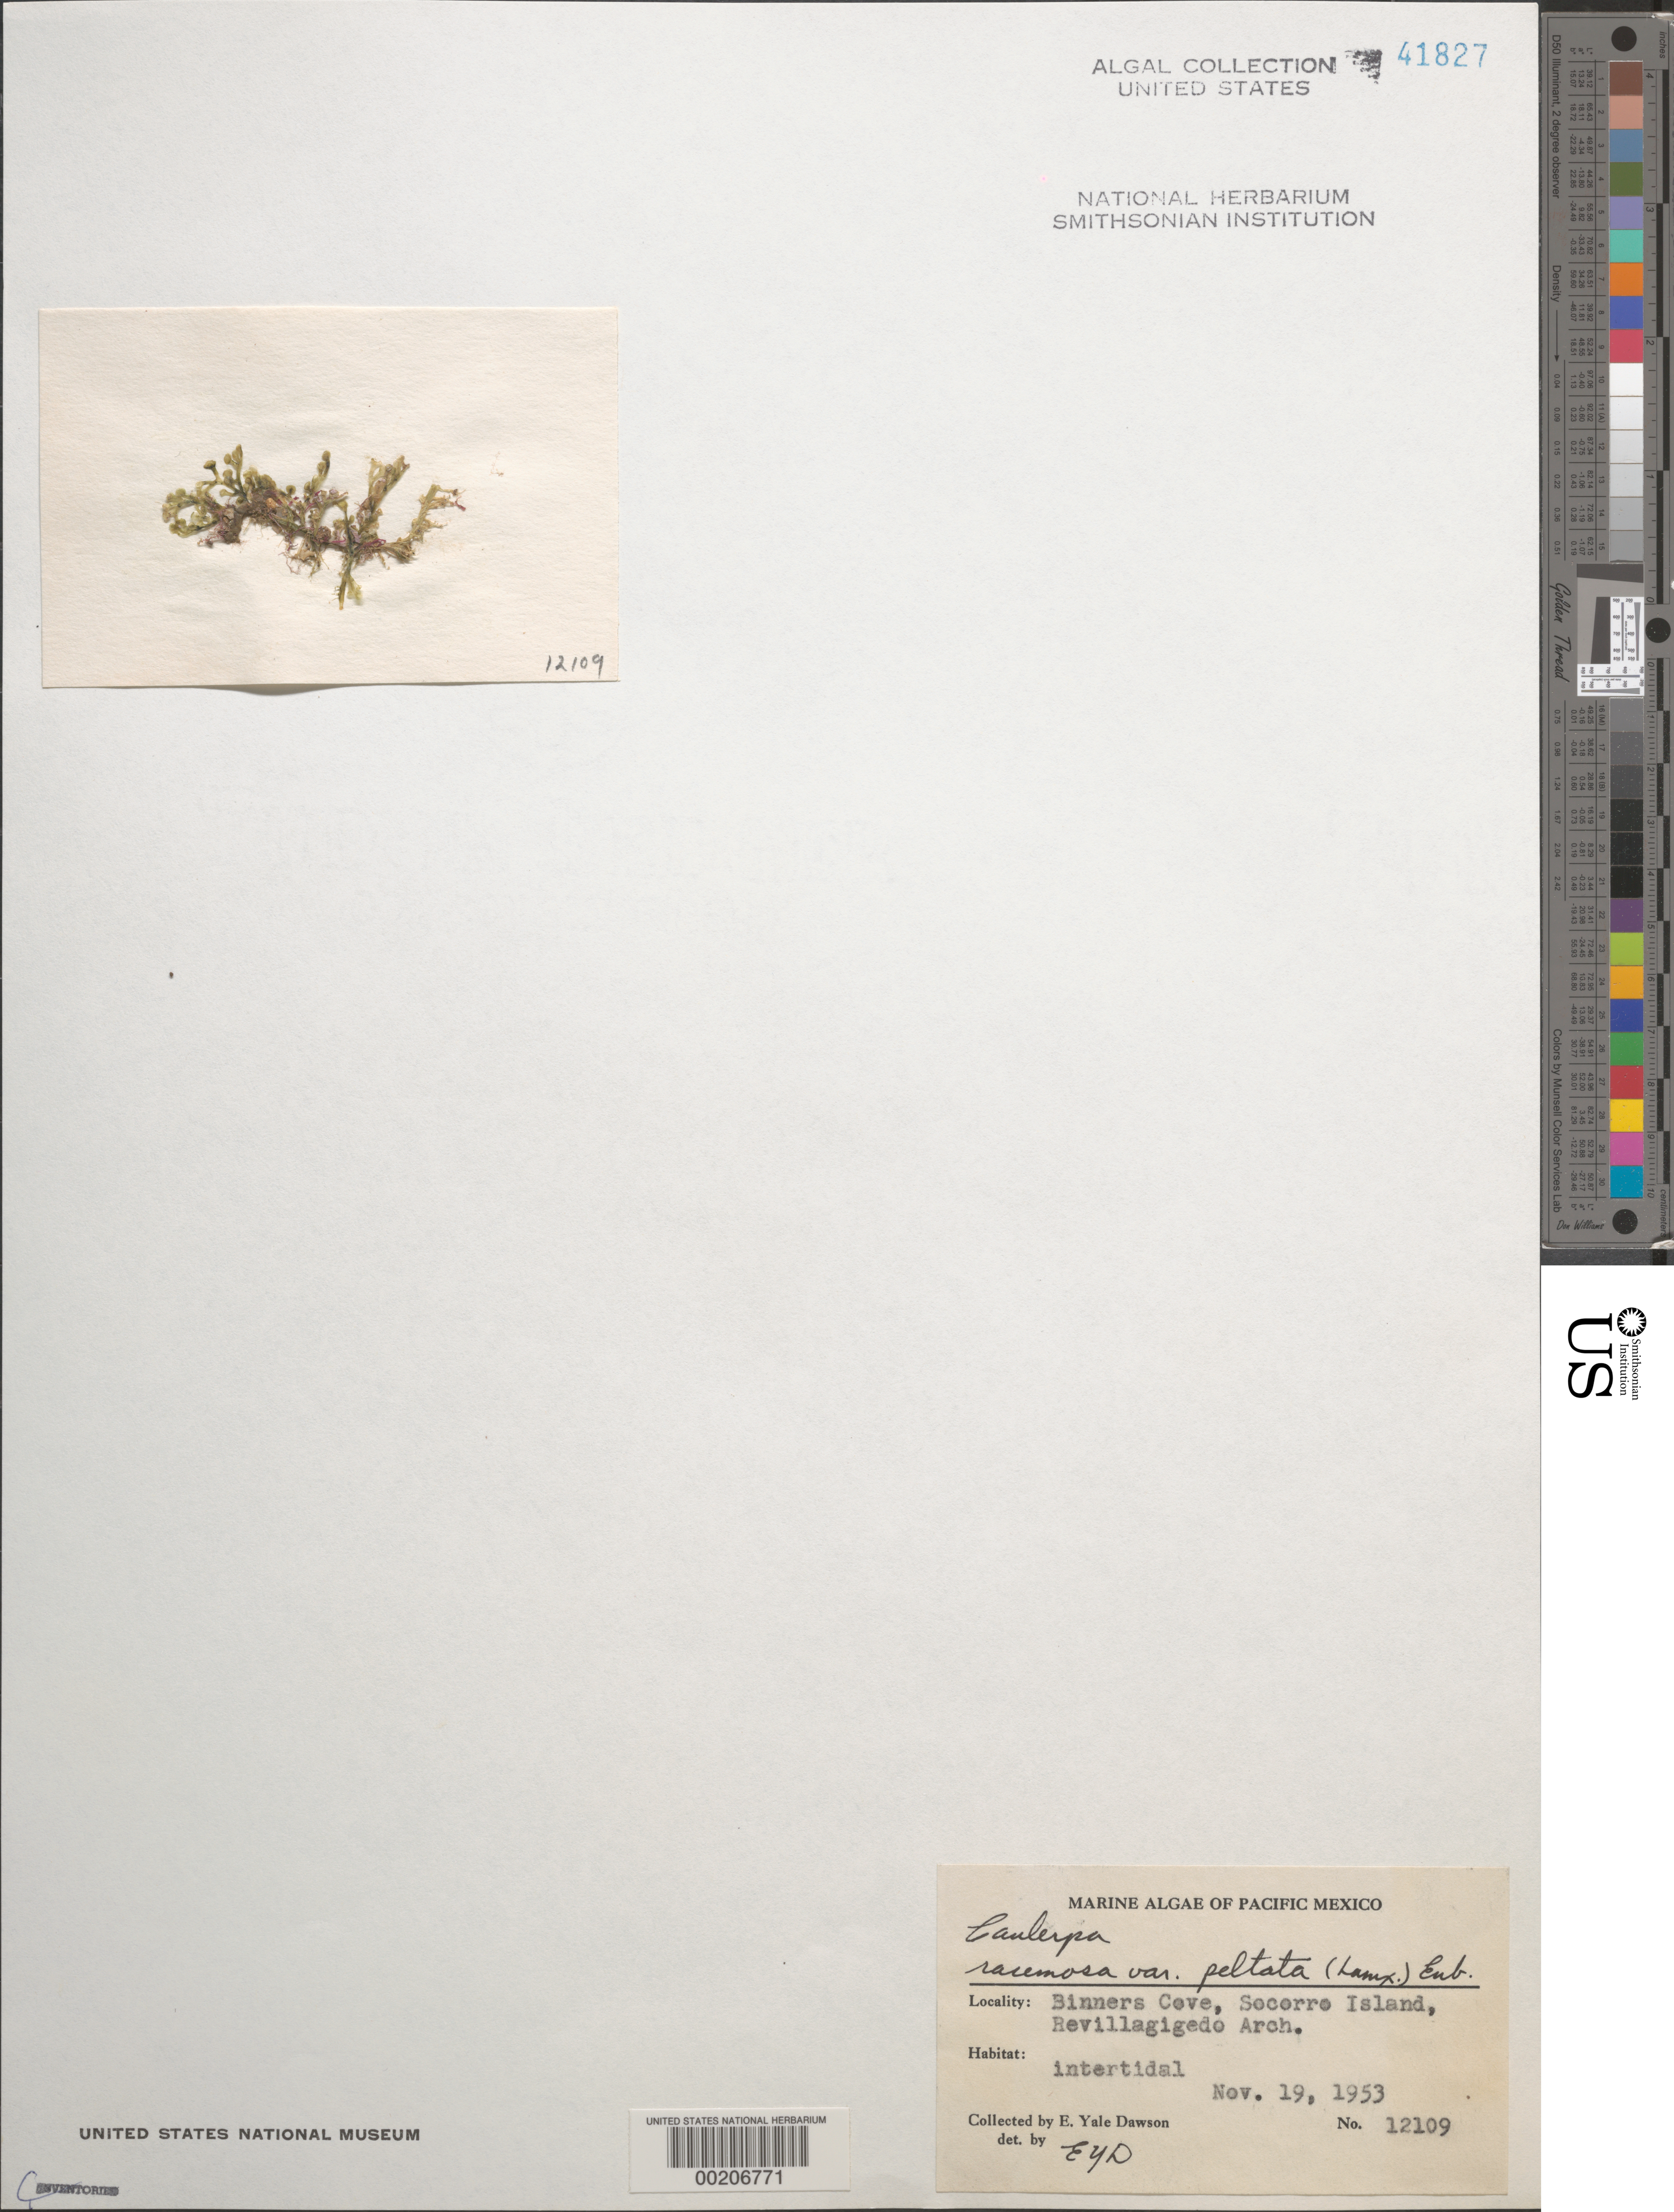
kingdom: Plantae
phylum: Chlorophyta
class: Ulvophyceae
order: Bryopsidales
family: Caulerpaceae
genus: Caulerpa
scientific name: Caulerpa racemosa var. peltata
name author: (J.V.Lamouroux) Eubank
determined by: Dawson, E. Y.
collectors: E. Y. Dawson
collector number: EYD 12109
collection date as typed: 19 Nov 1953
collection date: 1953-11-19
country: Mexico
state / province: Colima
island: Isla Socorro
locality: Binners Cove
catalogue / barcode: US 41827